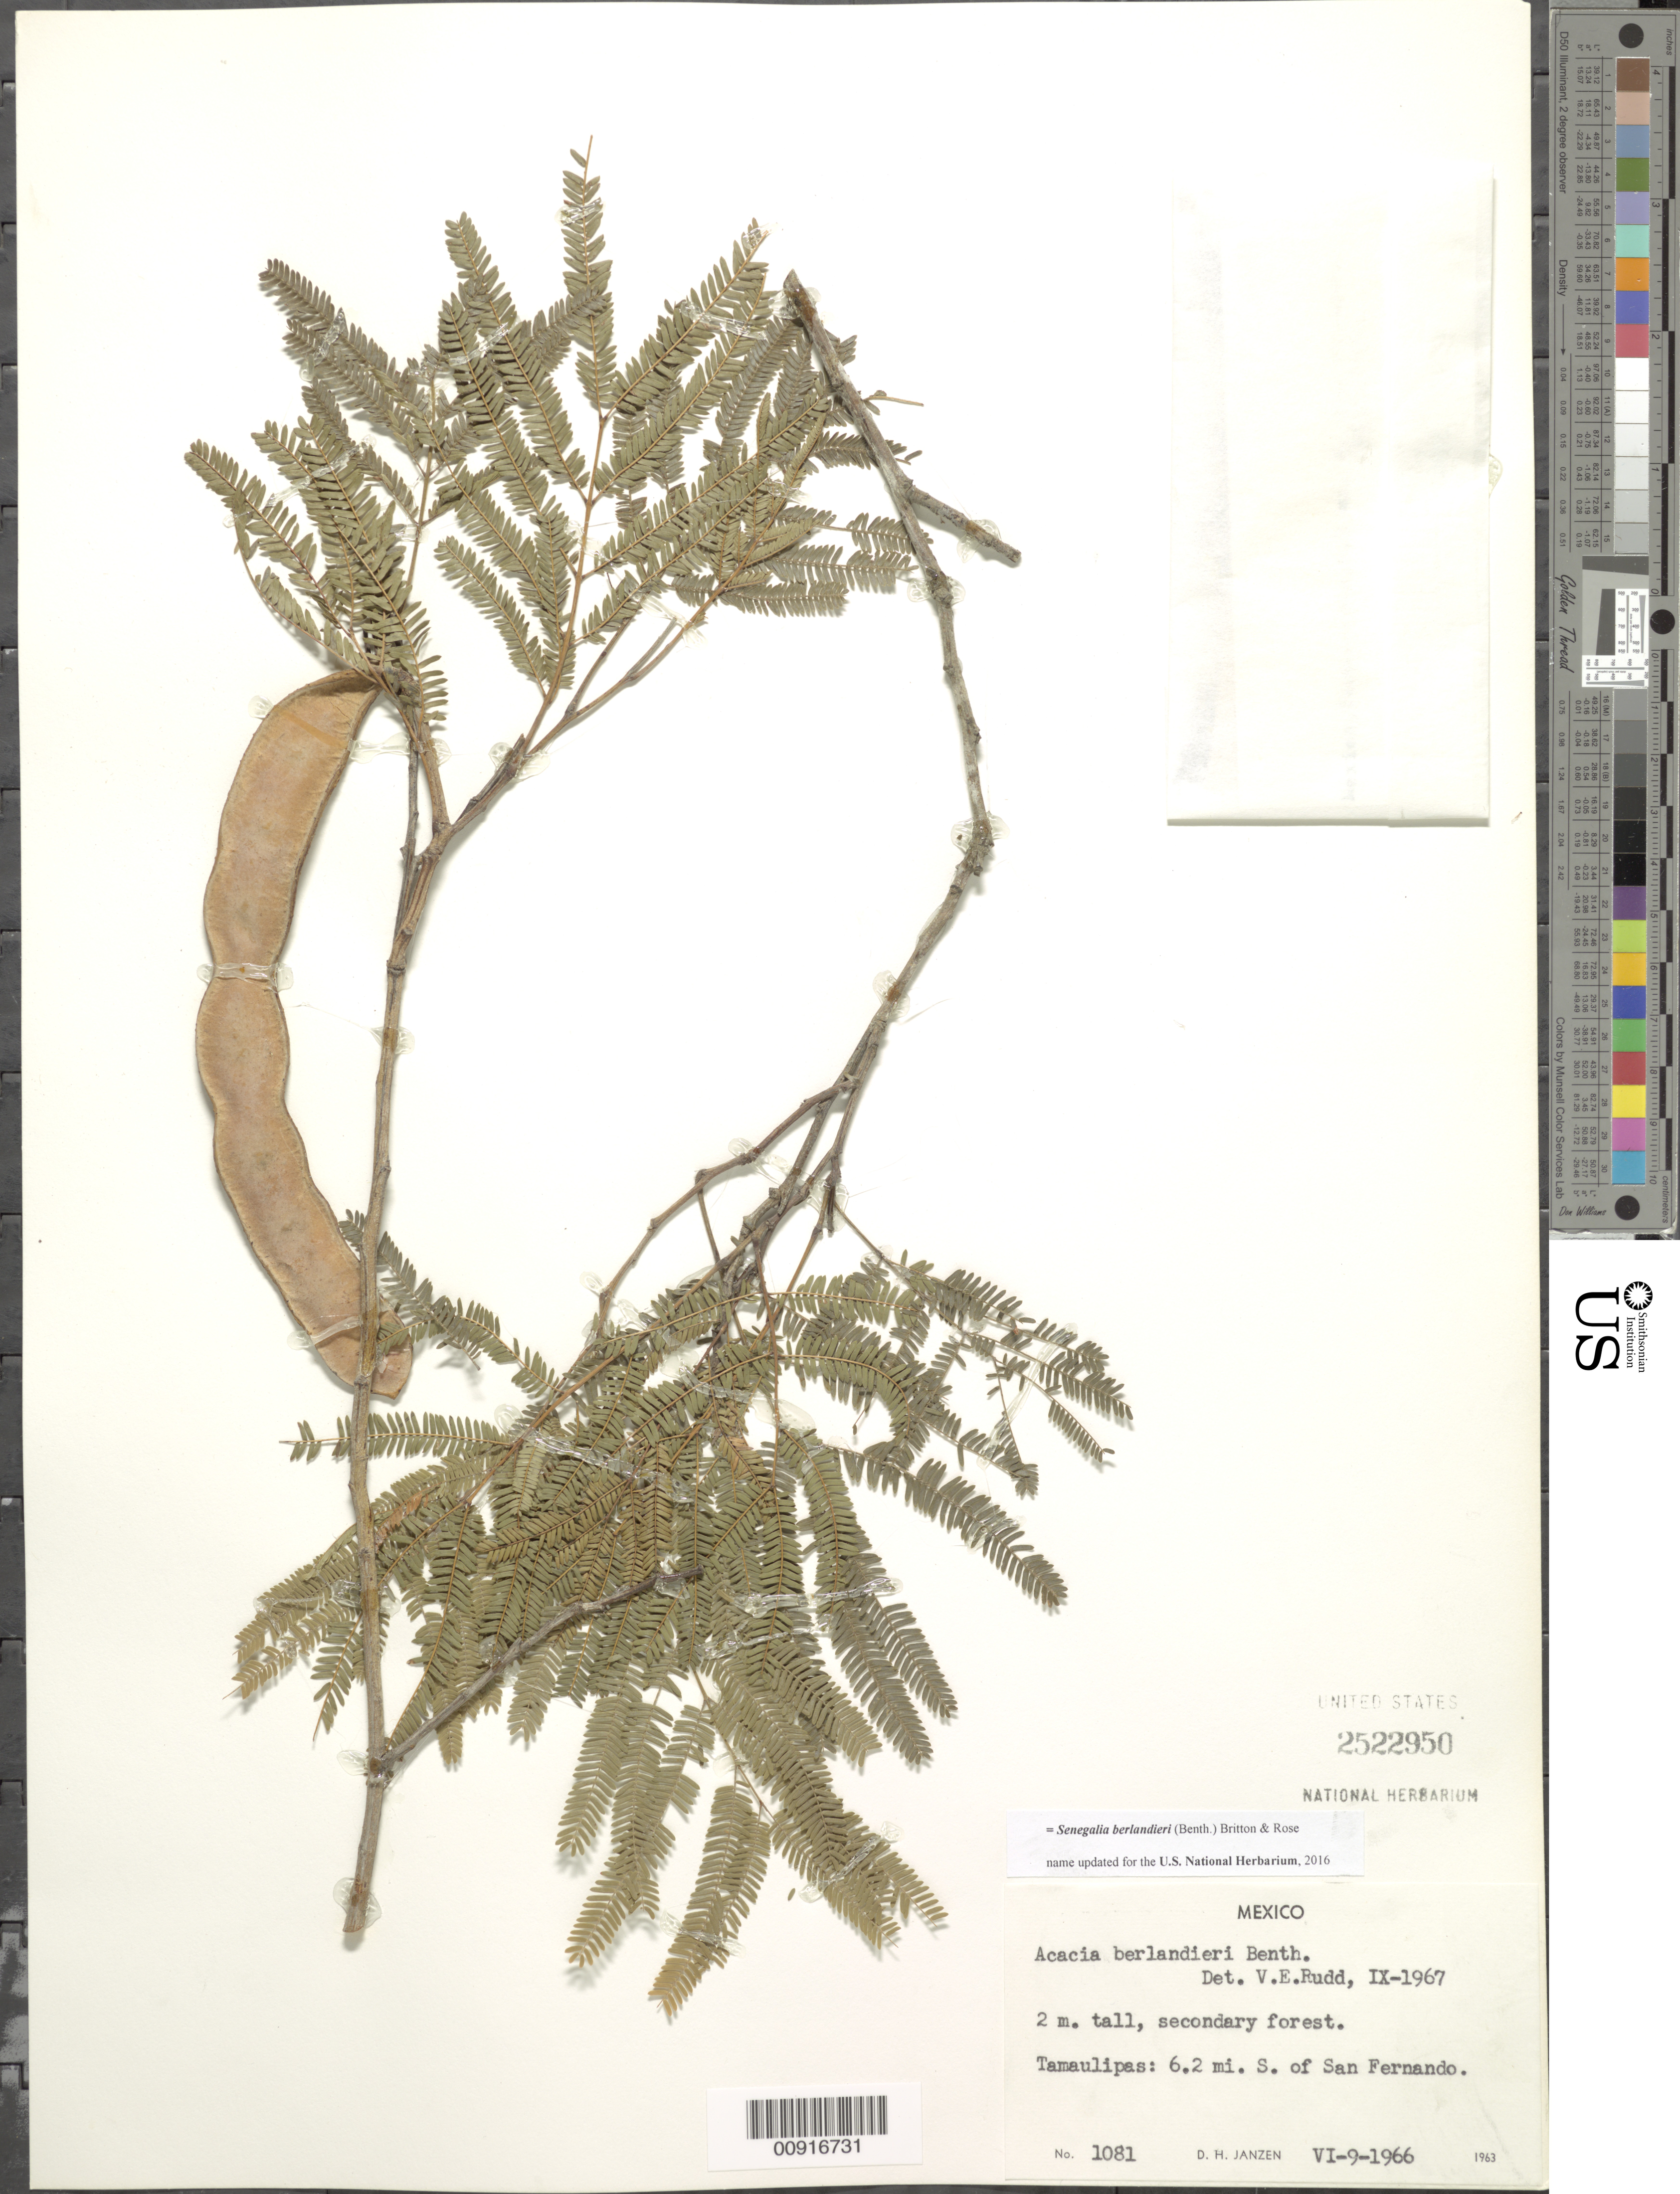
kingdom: Plantae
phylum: Tracheophyta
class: Magnoliopsida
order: Fabales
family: Fabaceae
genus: Senegalia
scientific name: Senegalia berlandieri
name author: (Benth.) Britton & Rose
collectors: D. Janzen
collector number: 1081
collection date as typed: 09 Jun 1966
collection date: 1966-06-09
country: Mexico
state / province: Tamaulipas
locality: Tamaulipas: 6.2 mi. S of San Fernando.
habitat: Secondary forest.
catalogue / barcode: US 2522950